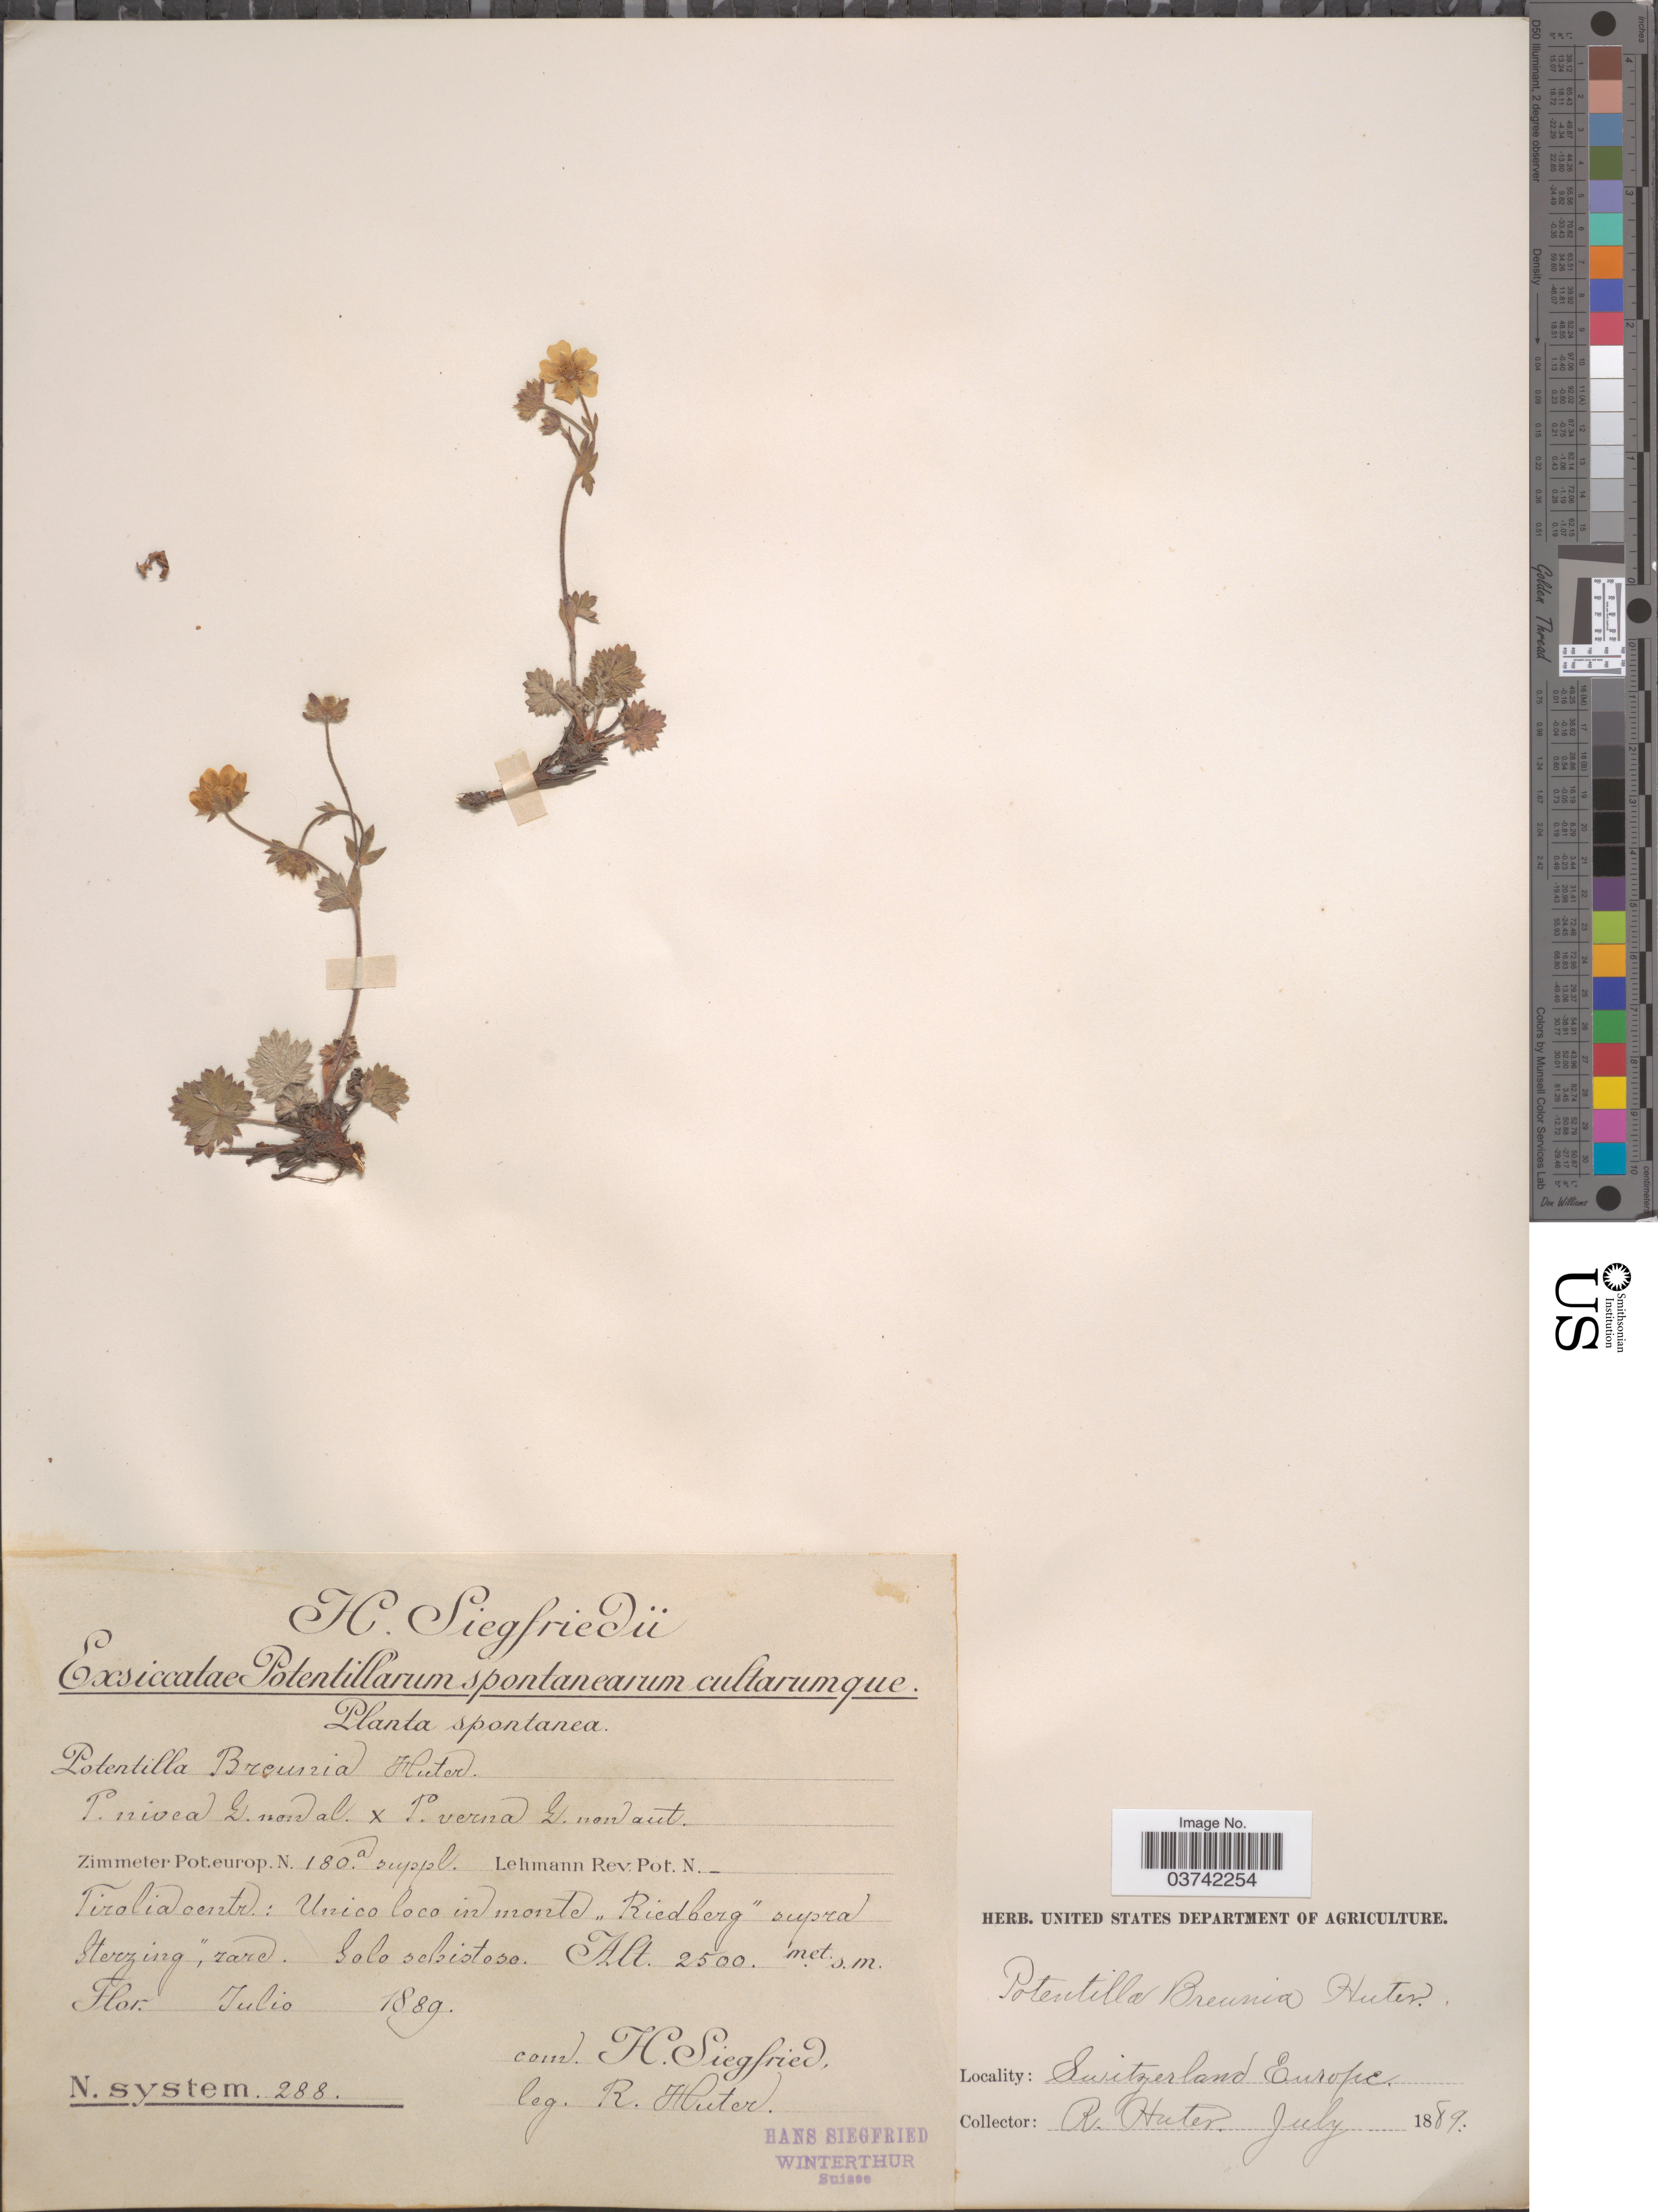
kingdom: Plantae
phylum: Tracheophyta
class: Magnoliopsida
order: Rosales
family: Rosaceae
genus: Potentilla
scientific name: Potentilla breunia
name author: Huter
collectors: R. Huter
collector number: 288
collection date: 1889-07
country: Switzerland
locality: Tirolia centr.: Unico loco in monte "Riedberg" supra Sterzing.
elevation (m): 2500